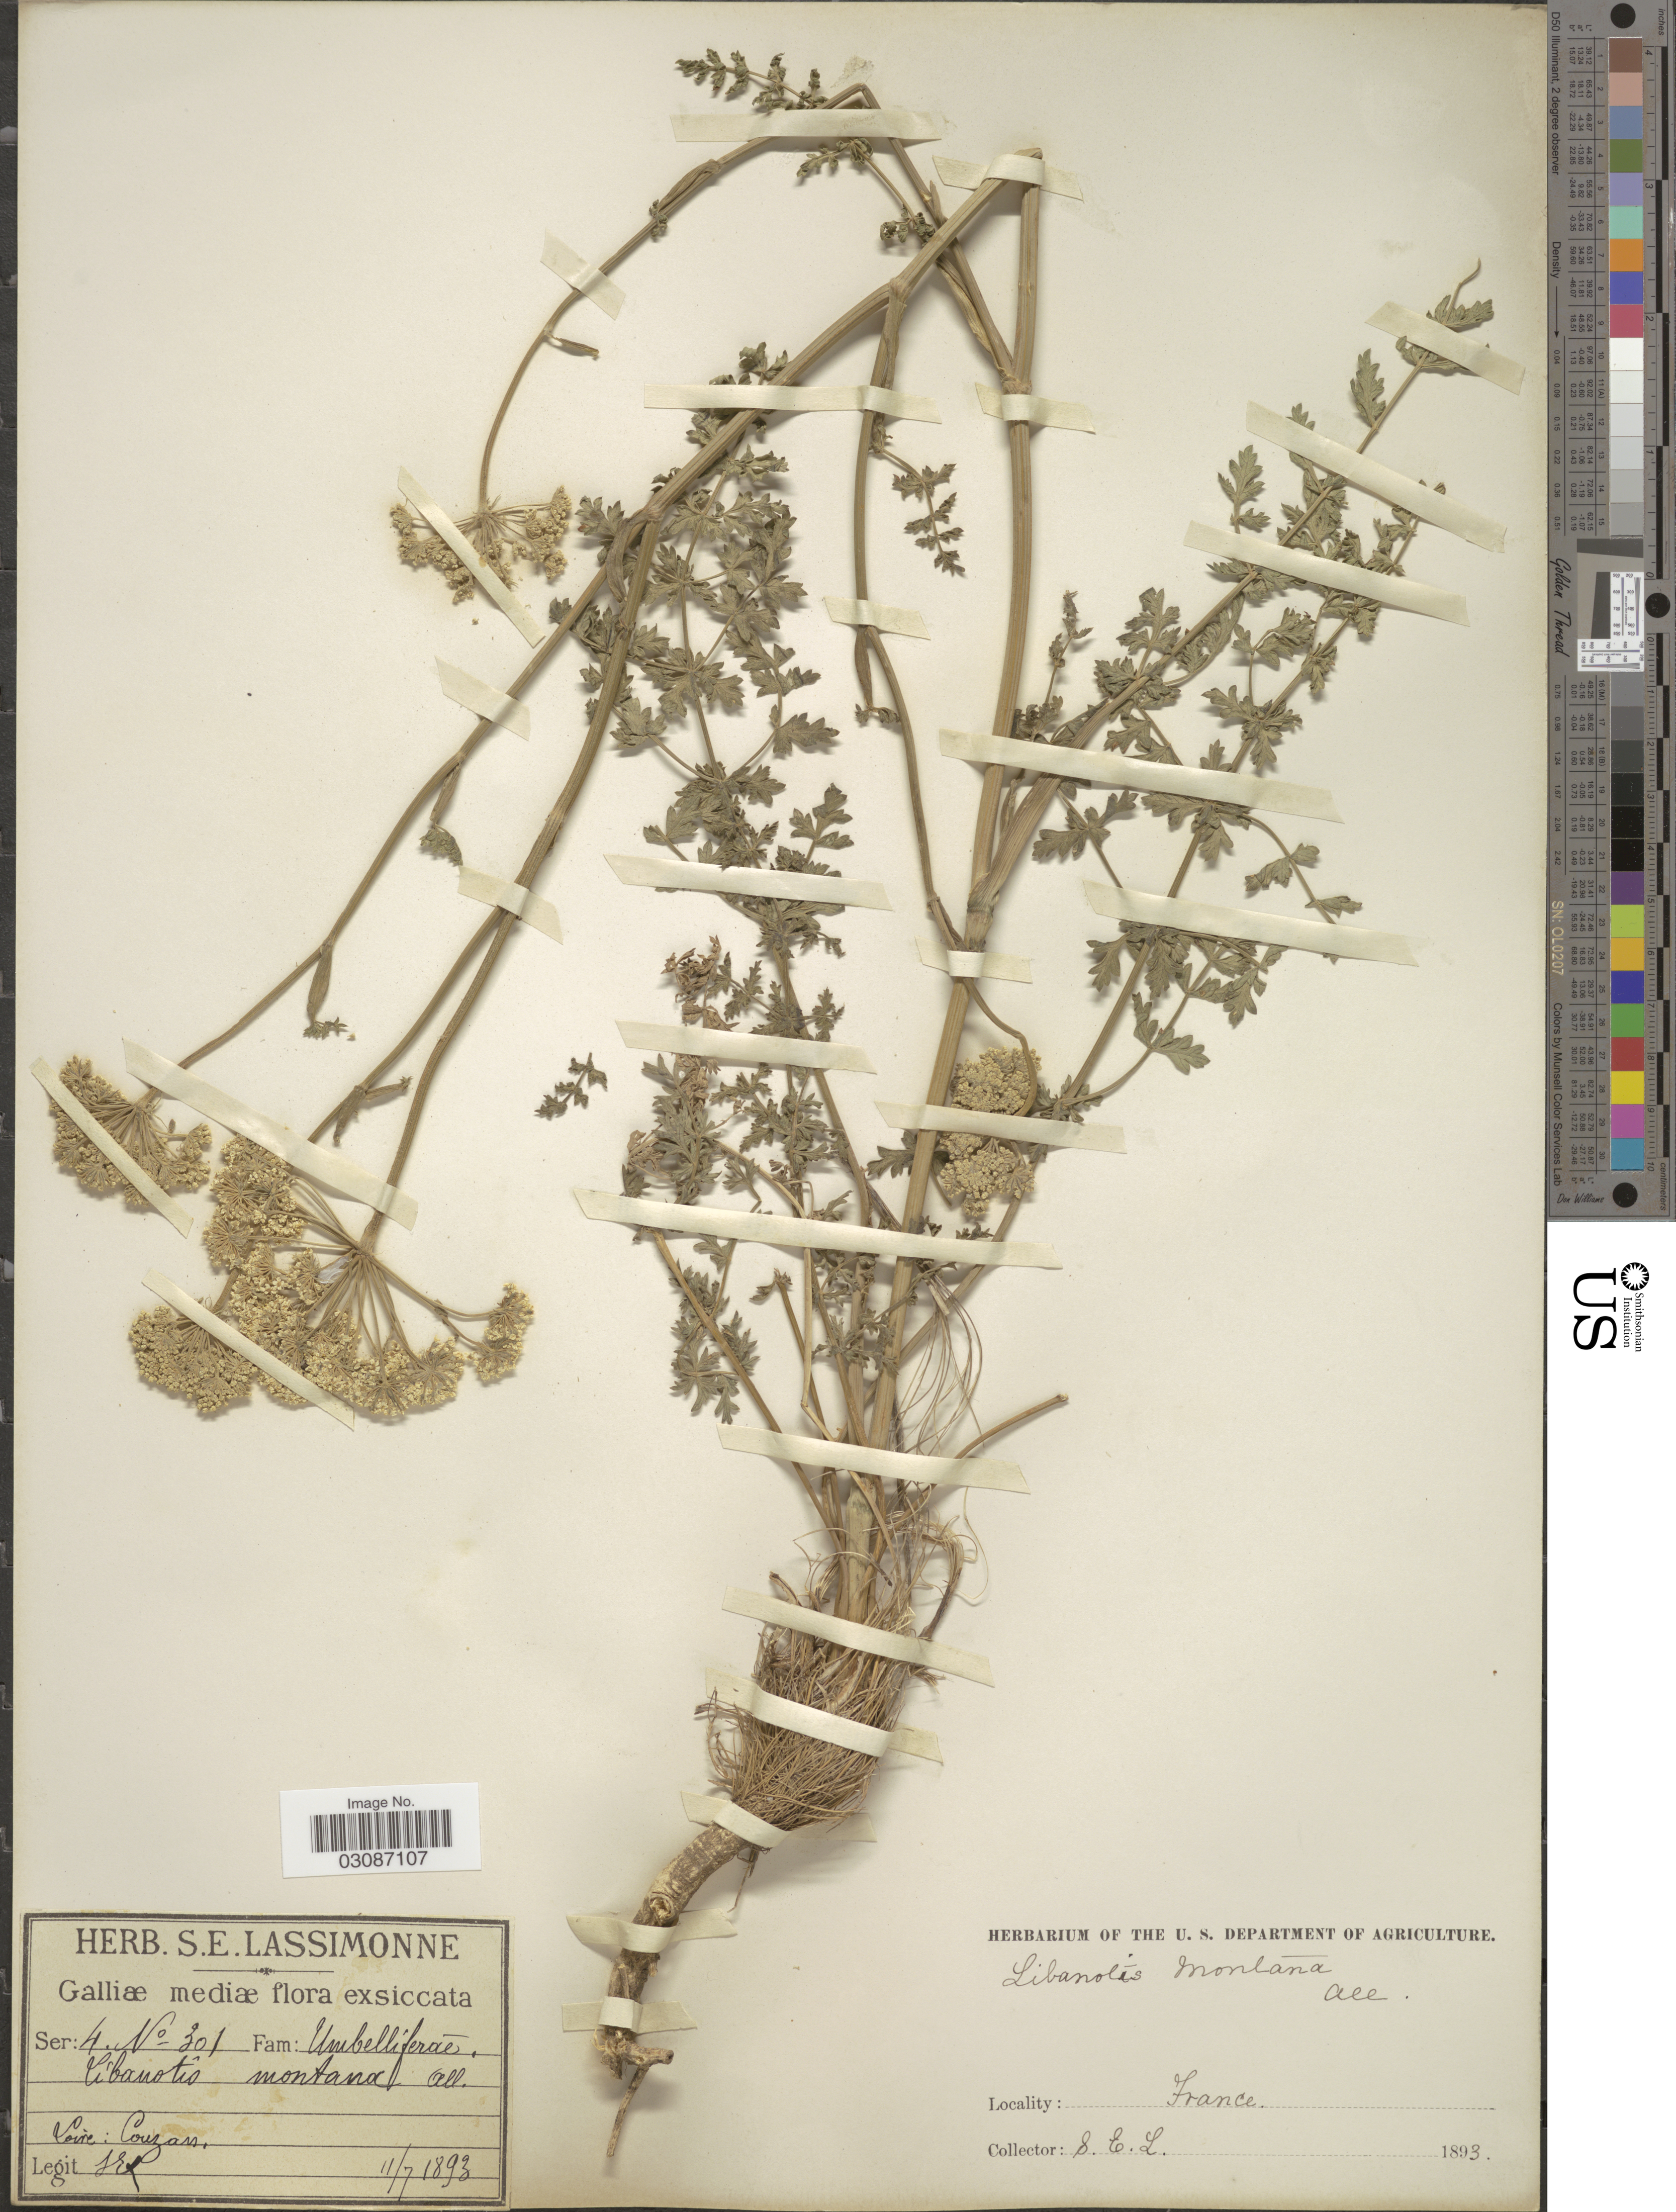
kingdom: Plantae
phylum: Tracheophyta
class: Magnoliopsida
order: Apiales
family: Apiaceae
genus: Seseli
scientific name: Seseli libanotis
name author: Koch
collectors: S. Lassimonne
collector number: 301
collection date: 1893-07-11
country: France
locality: Galliæ mediæ. Loire: Couzan.